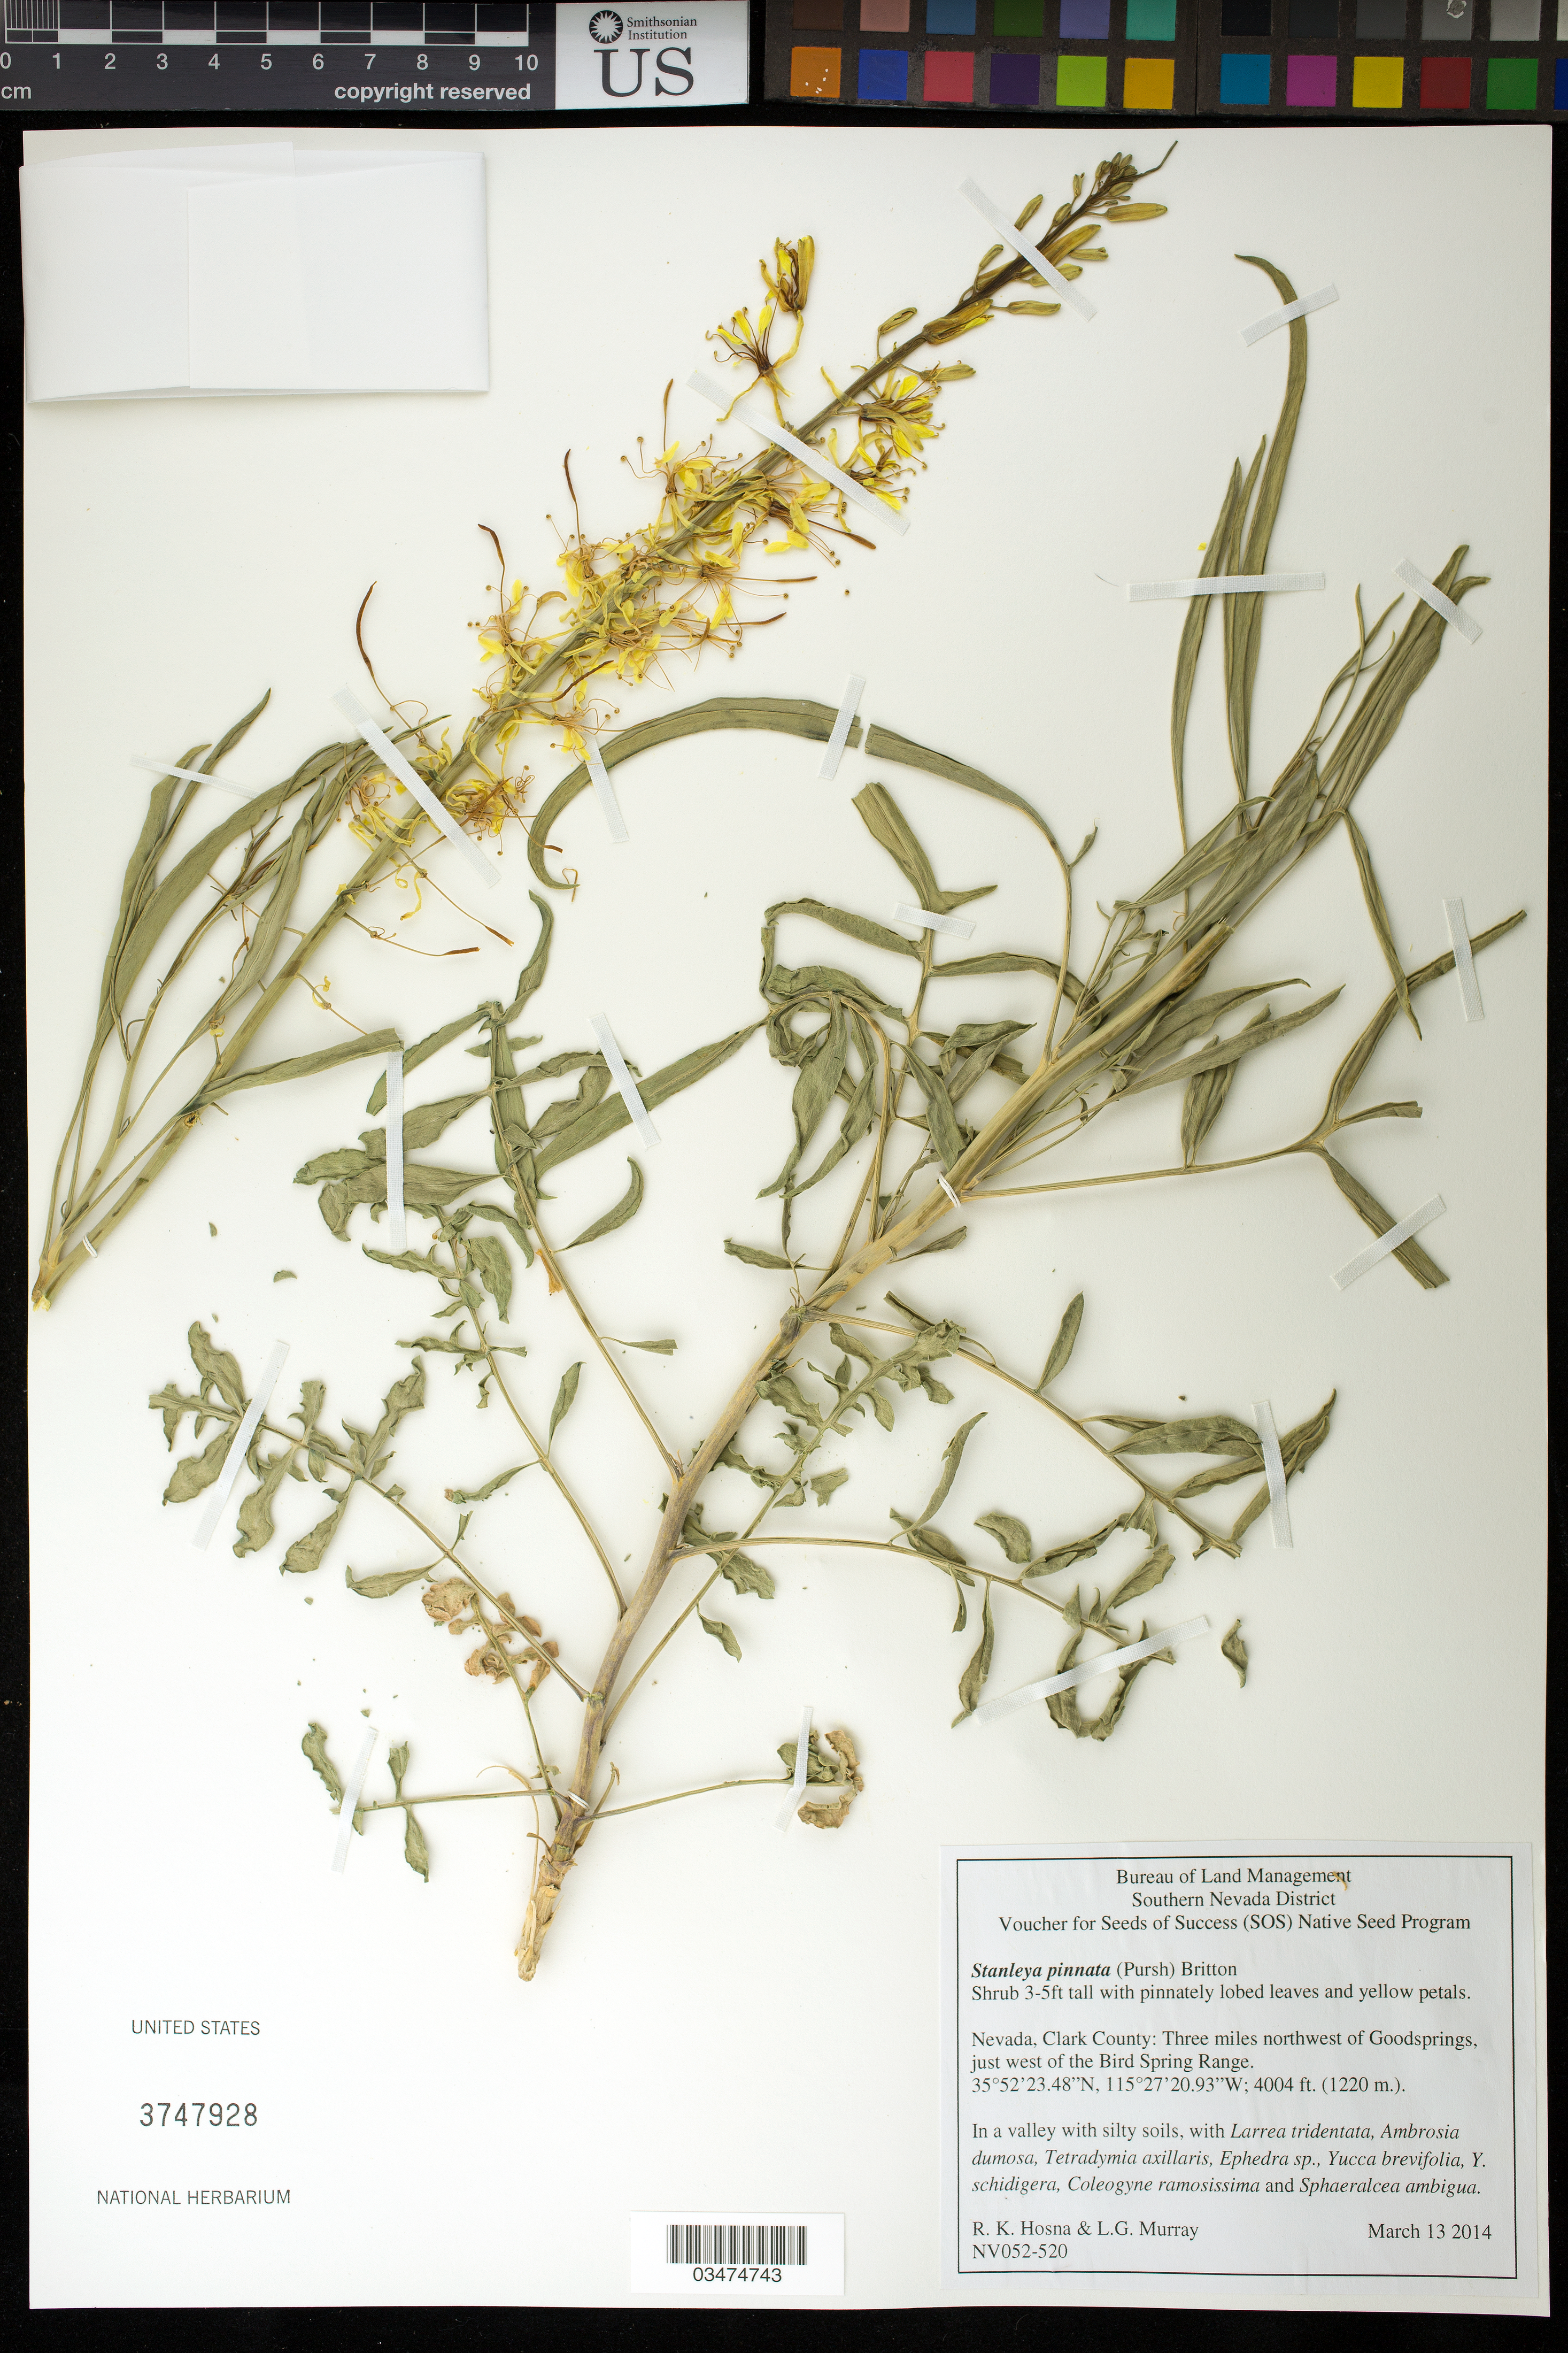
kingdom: Plantae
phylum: Tracheophyta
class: Magnoliopsida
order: Brassicales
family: Brassicaceae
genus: Stanleya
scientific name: Stanleya pinnata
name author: (Pursh) Britton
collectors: R. Hosna & L. Murray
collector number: NV052-520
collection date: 2014-03-13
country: United States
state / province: Nevada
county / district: Clark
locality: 3 mi. NW of Goodsprings, W of the Bird Spring Range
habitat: Valley with silty soils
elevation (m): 1220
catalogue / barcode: US 3747928